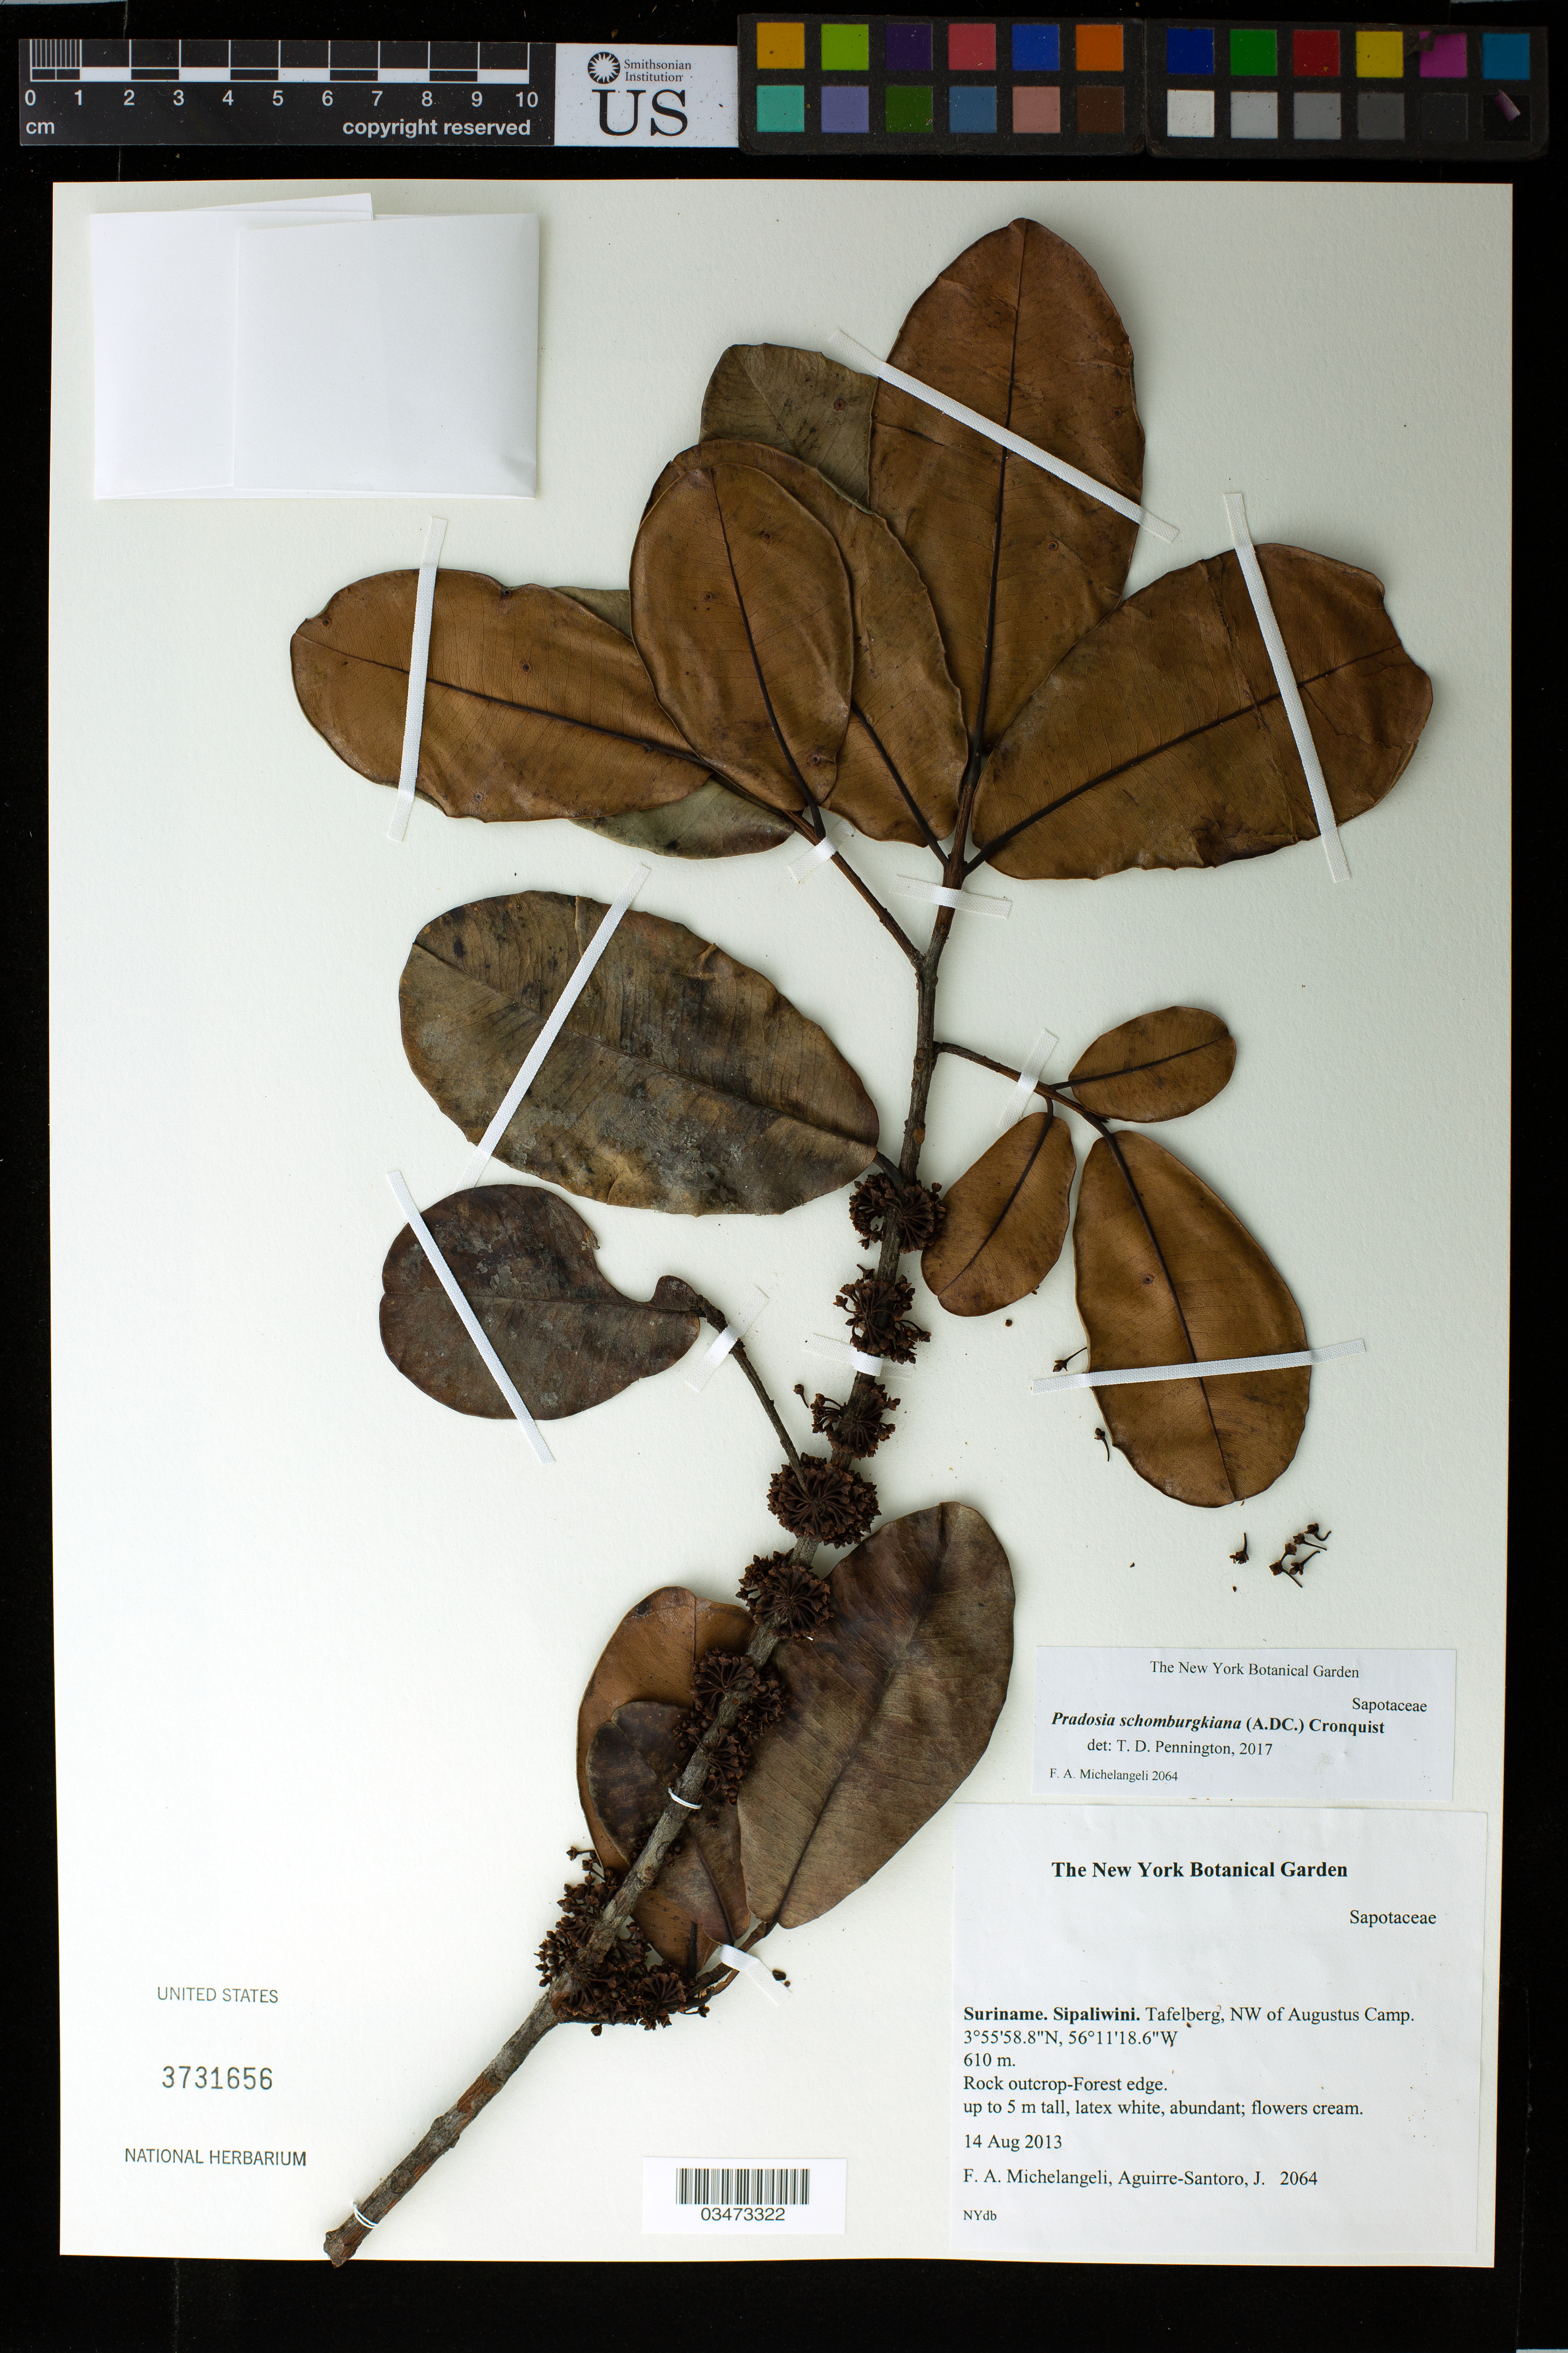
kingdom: Plantae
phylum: Tracheophyta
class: Magnoliopsida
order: Ericales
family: Sapotaceae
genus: Pradosia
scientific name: Pradosia schomburgkiana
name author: (A. DC.) Cronq.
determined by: Pennington, T. D., (K)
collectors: F. A. Michelangeli & J. Aguirre-Santoro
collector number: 2064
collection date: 2013-08-14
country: Suriname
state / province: Sipaliwini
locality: Tafelberg, NW of Augustus Camp.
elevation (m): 610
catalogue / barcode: US 3731656